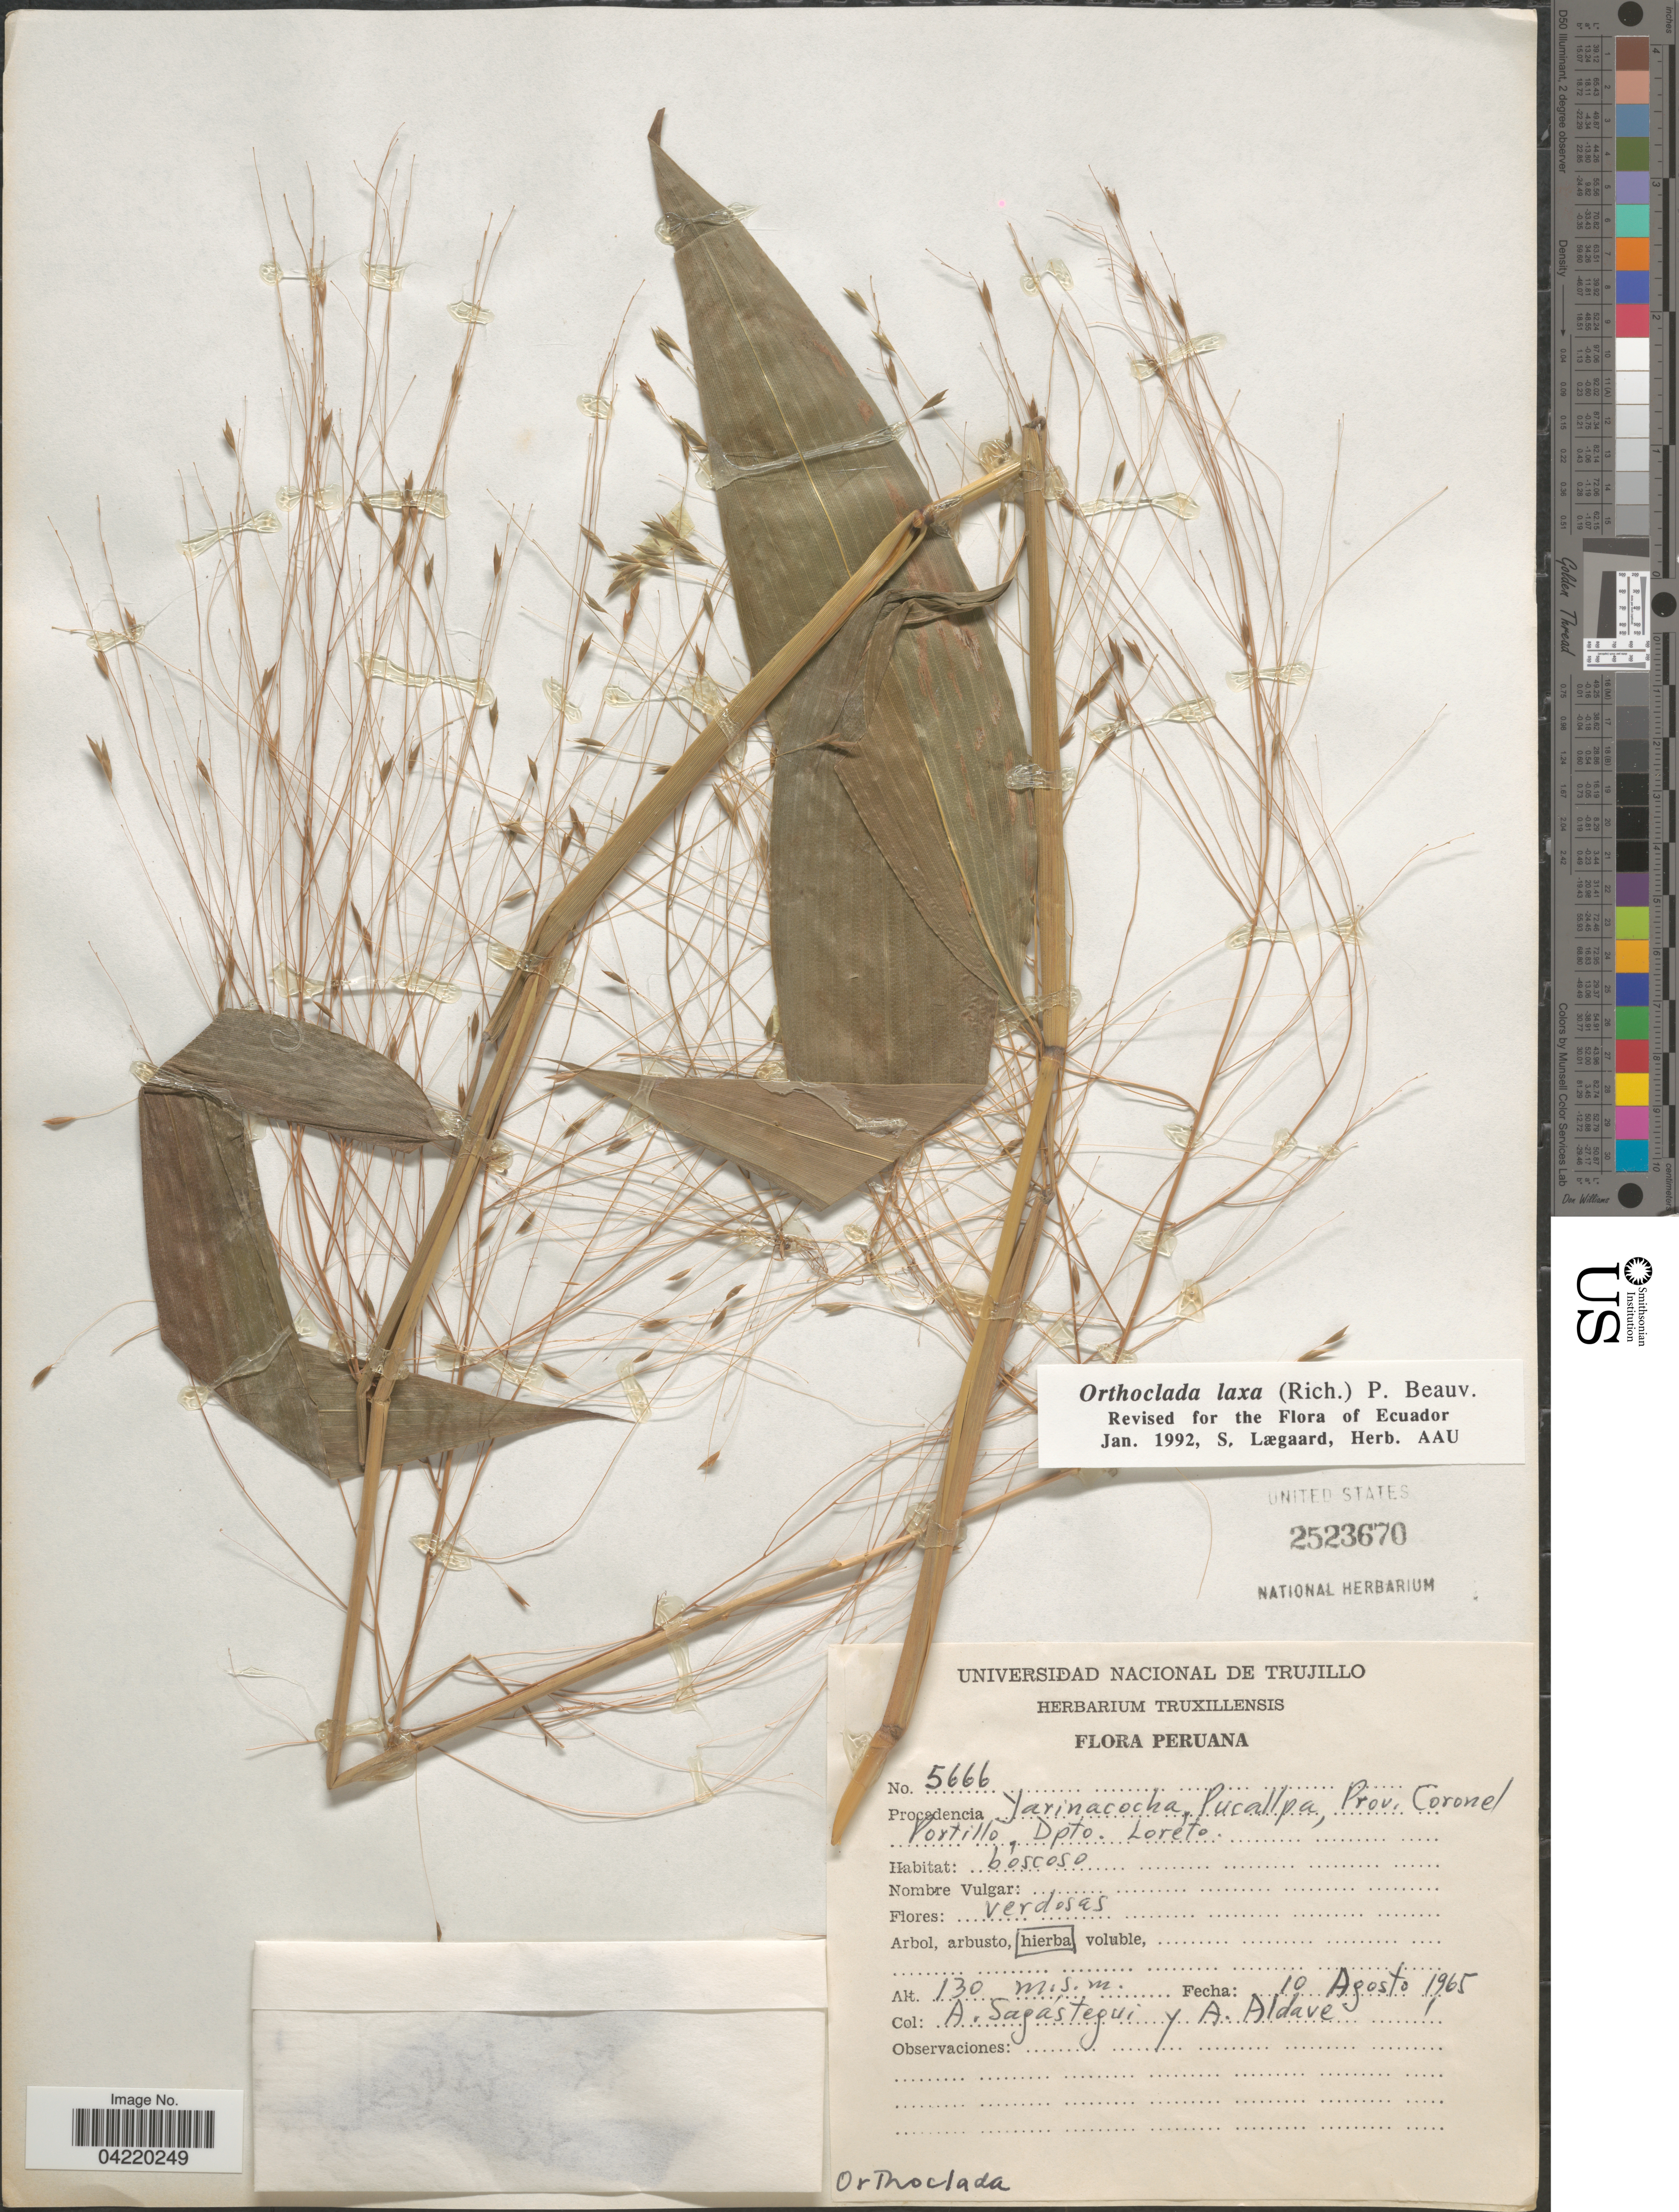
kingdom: Plantae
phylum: Tracheophyta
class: Liliopsida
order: Poales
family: Poaceae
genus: Orthoclada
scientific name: Orthoclada laxa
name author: P. Beauv.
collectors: A. Sagastegui & A. Aldave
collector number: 5666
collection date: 1965-08-10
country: Peru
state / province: Loreto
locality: Procedencia Yarinacocha, Pucallpa, Prov. Coronel Portillo, Dpto. Loreto.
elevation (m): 130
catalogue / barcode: US 2523670